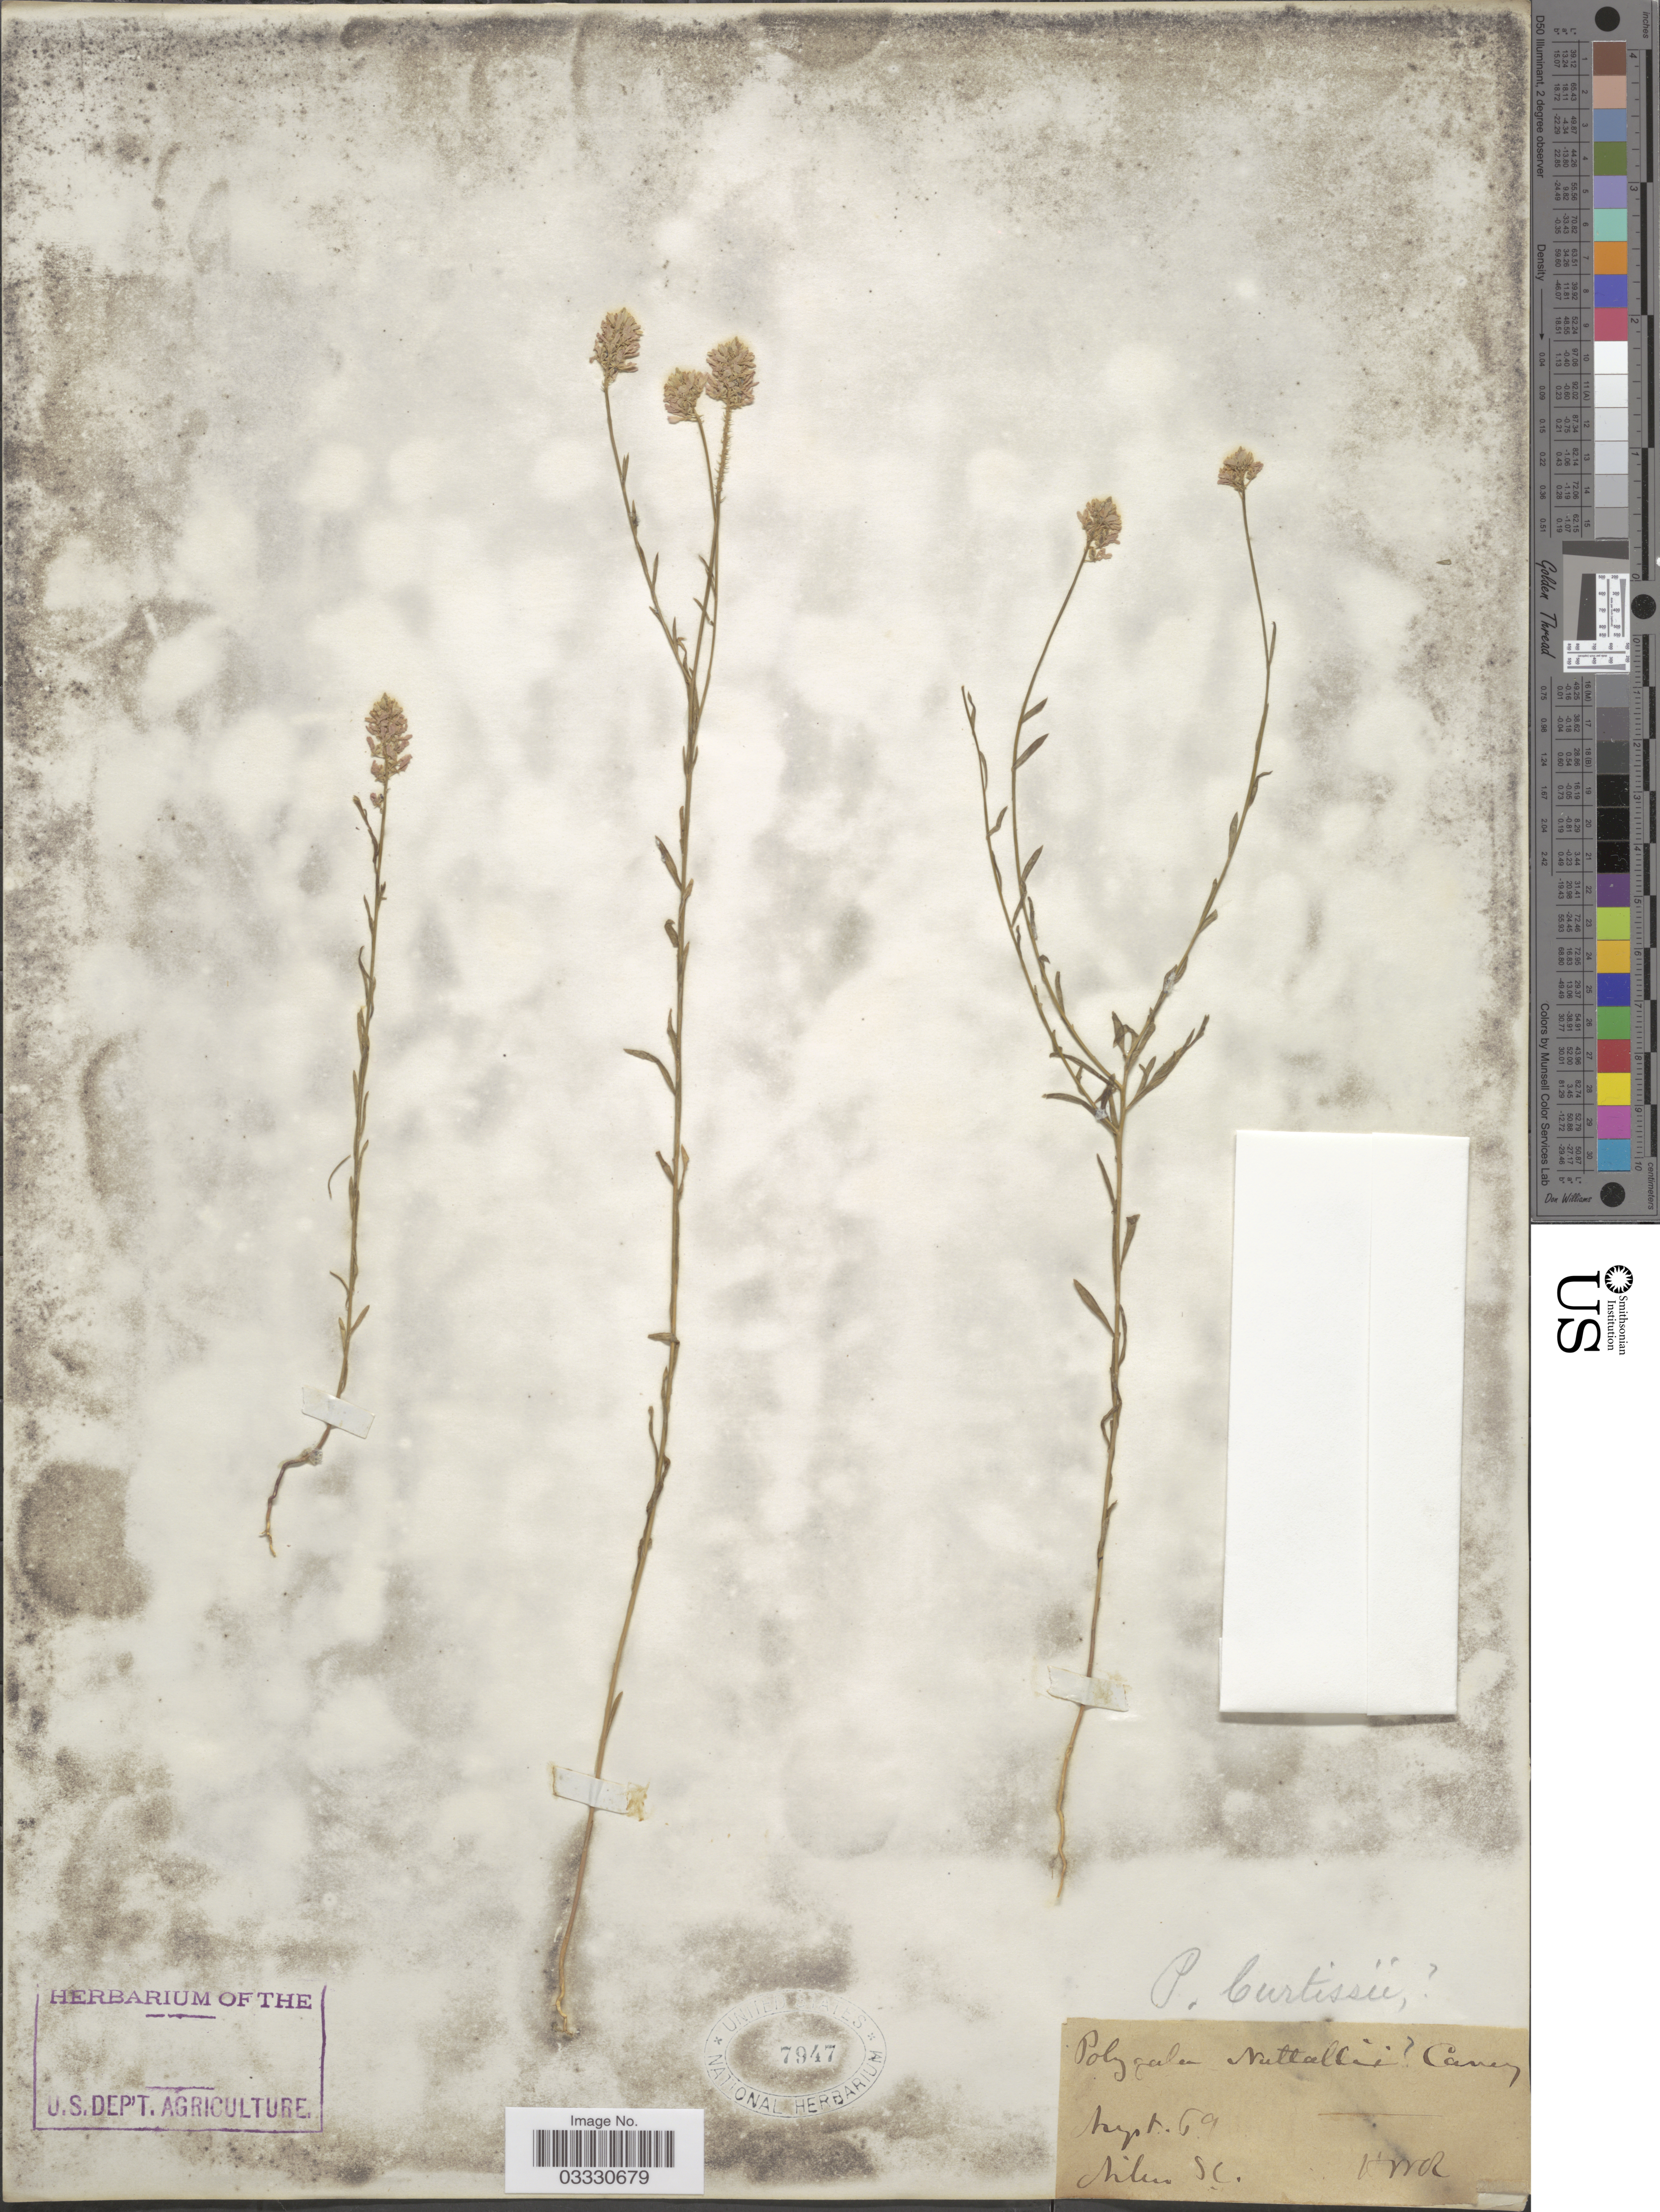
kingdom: Plantae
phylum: Tracheophyta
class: Magnoliopsida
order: Fabales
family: Polygalaceae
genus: Polygala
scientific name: Polygala curtissii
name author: A. Gray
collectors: H. W. R.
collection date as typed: Transcribed d/m/y: /8/69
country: United States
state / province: South Carolina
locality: Aiken.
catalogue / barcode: US 7947